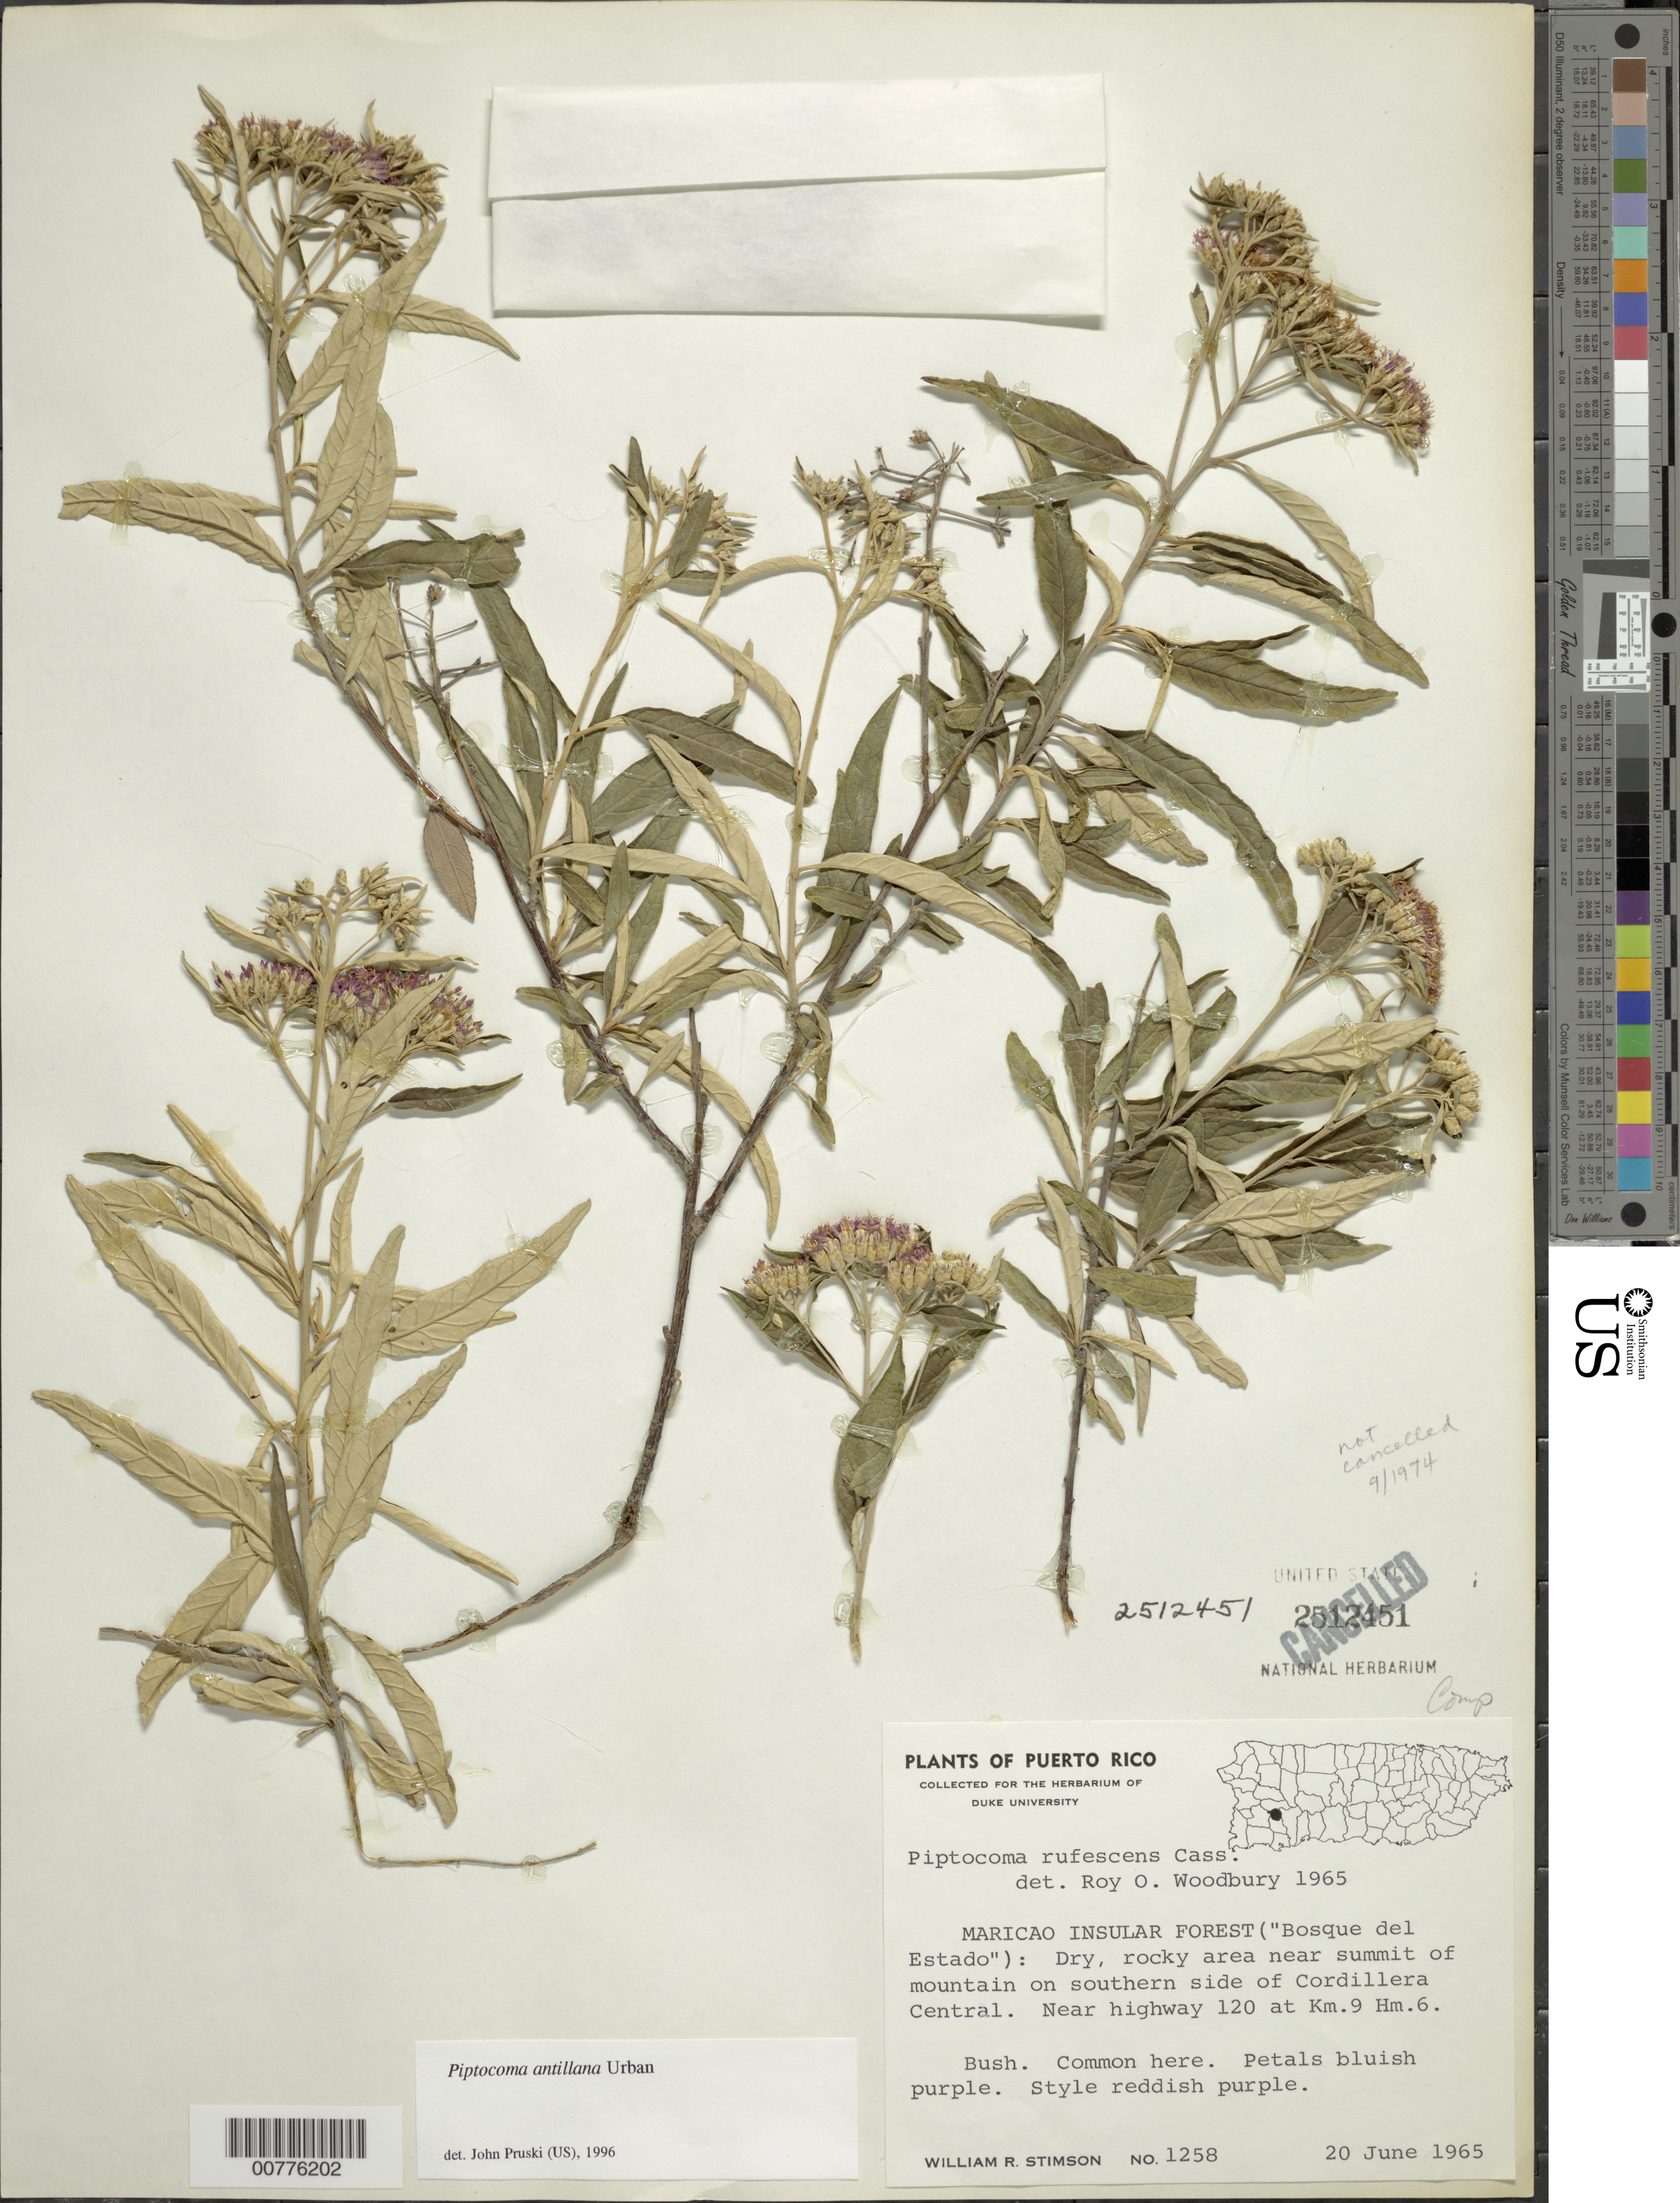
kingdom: Plantae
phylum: Tracheophyta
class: Magnoliopsida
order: Asterales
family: Asteraceae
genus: Piptocoma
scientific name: Piptocoma antillana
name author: Urb.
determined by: Pruski, J. F.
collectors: W. R. Stimson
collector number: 1258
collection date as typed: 20 Jun 1965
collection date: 1965-06-20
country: Puerto Rico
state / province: Maricao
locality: Maricao Insular Forest (Bosque del Estado): Dry, rocky area near summit of mountain on southern side of Cordillera Central. Near Hwy 120 at Km 9. Hm 6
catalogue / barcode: US 2512451